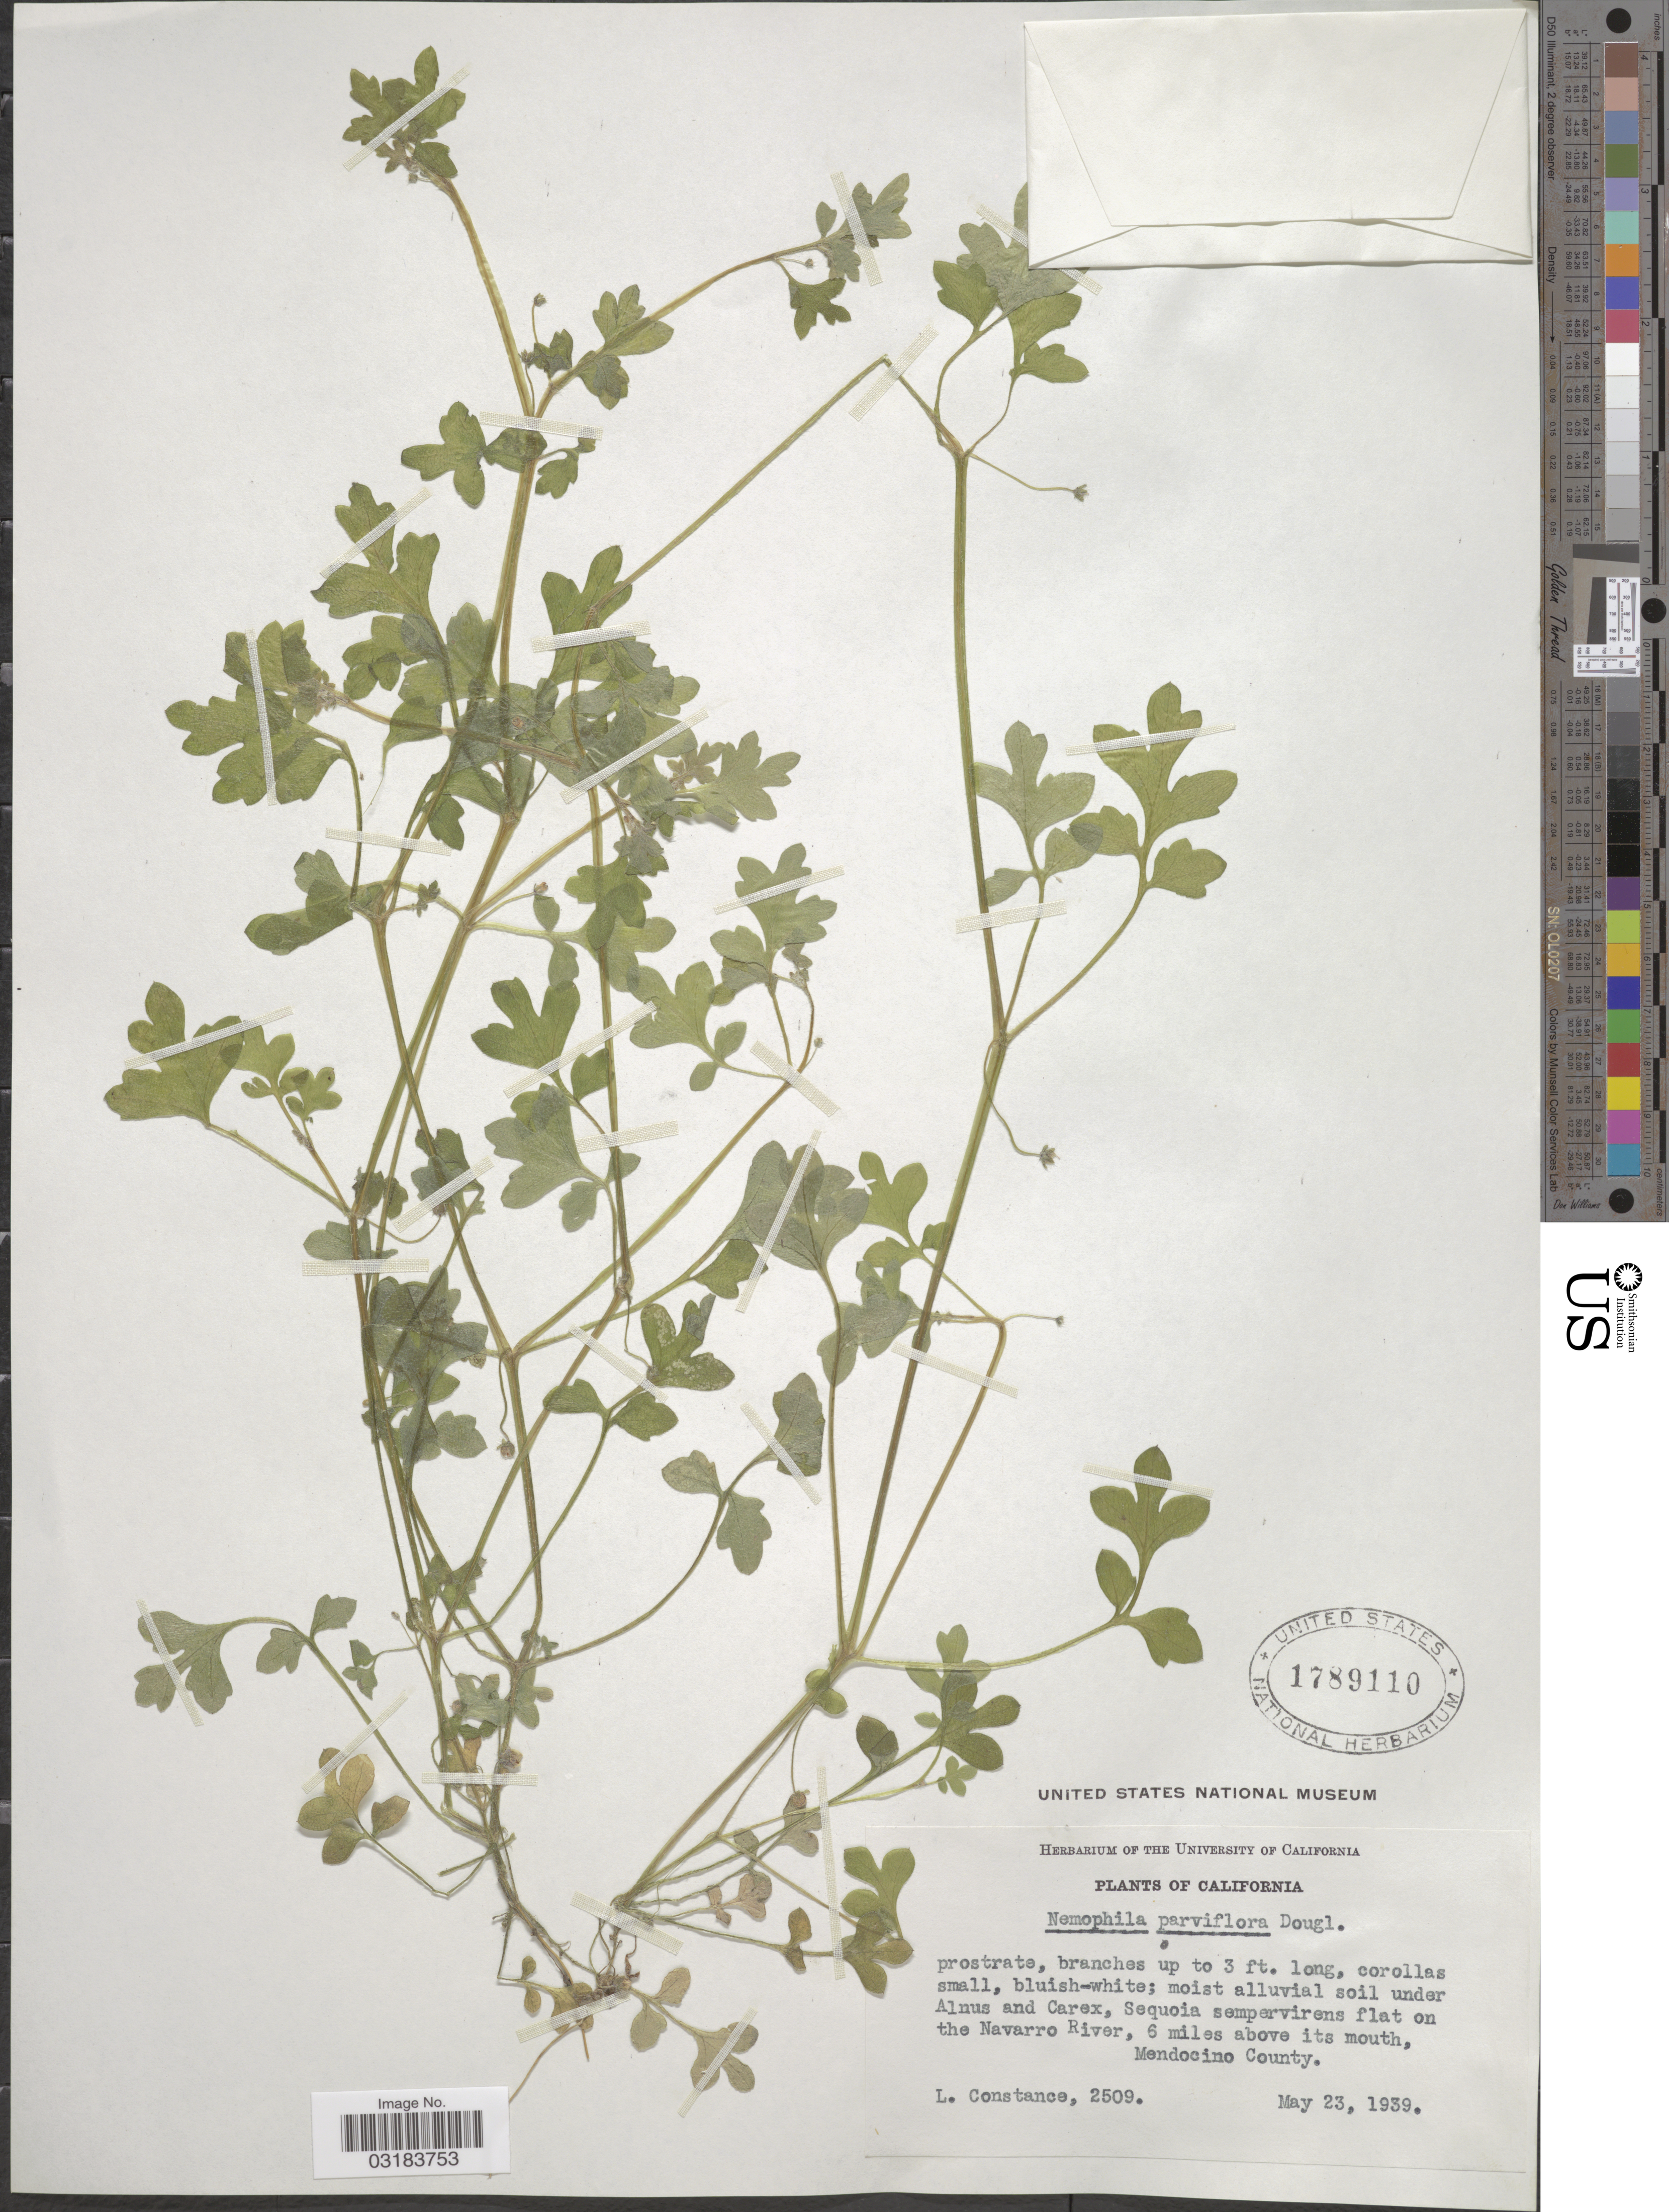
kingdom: Plantae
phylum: Tracheophyta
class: Magnoliopsida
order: Boraginales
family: Hydrophyllaceae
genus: Nemophila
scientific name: Nemophila parviflora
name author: Douglas ex Benth.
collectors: L. Constance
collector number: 2509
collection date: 1939-05-23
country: United States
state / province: California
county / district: Mendocino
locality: Flat on the Navarro River, 6 miles above its mouth, Mendocino County.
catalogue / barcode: US 1789110